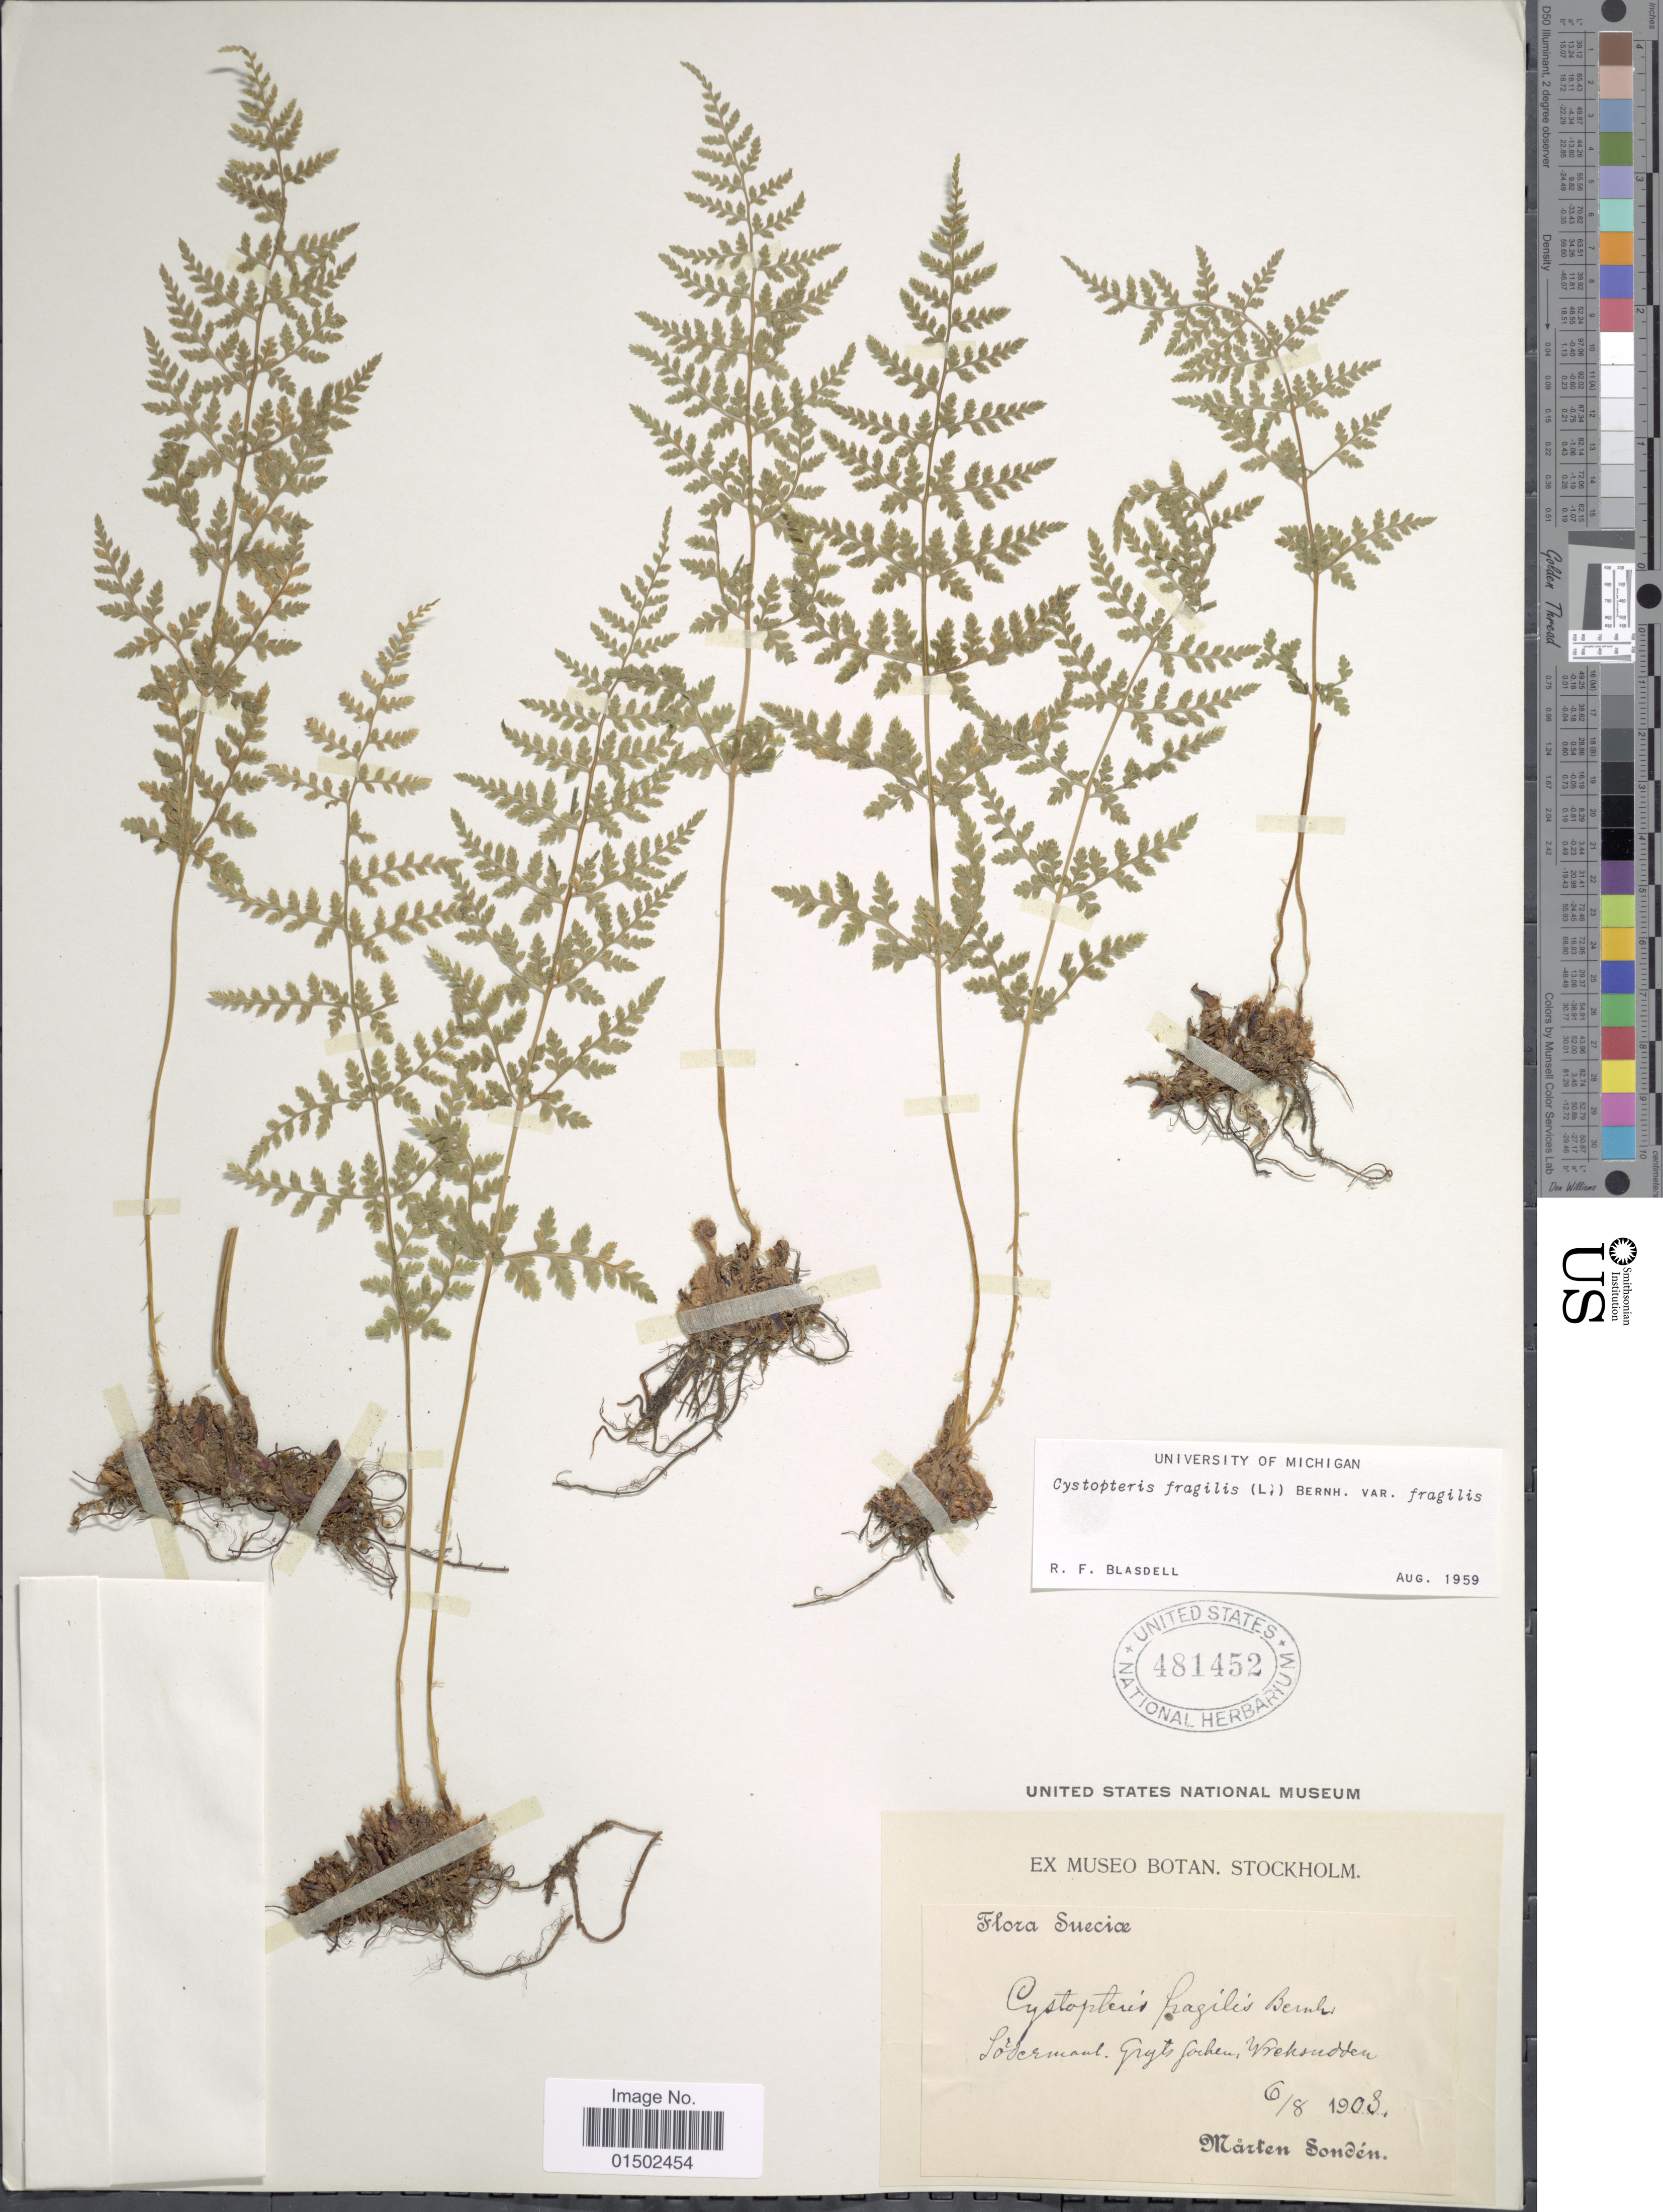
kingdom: Plantae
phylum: Tracheophyta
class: Polypodiopsida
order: Polypodiales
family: Cystopteridaceae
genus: Cystopteris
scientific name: Cystopteris fragilis var. fragilis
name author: (L.) Bernh.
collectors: M. Sondén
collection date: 1903-06-08 or 1903-08-06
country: Sweden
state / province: Sodermanland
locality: Gryts socken, Wreksudden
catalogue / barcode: US 481452